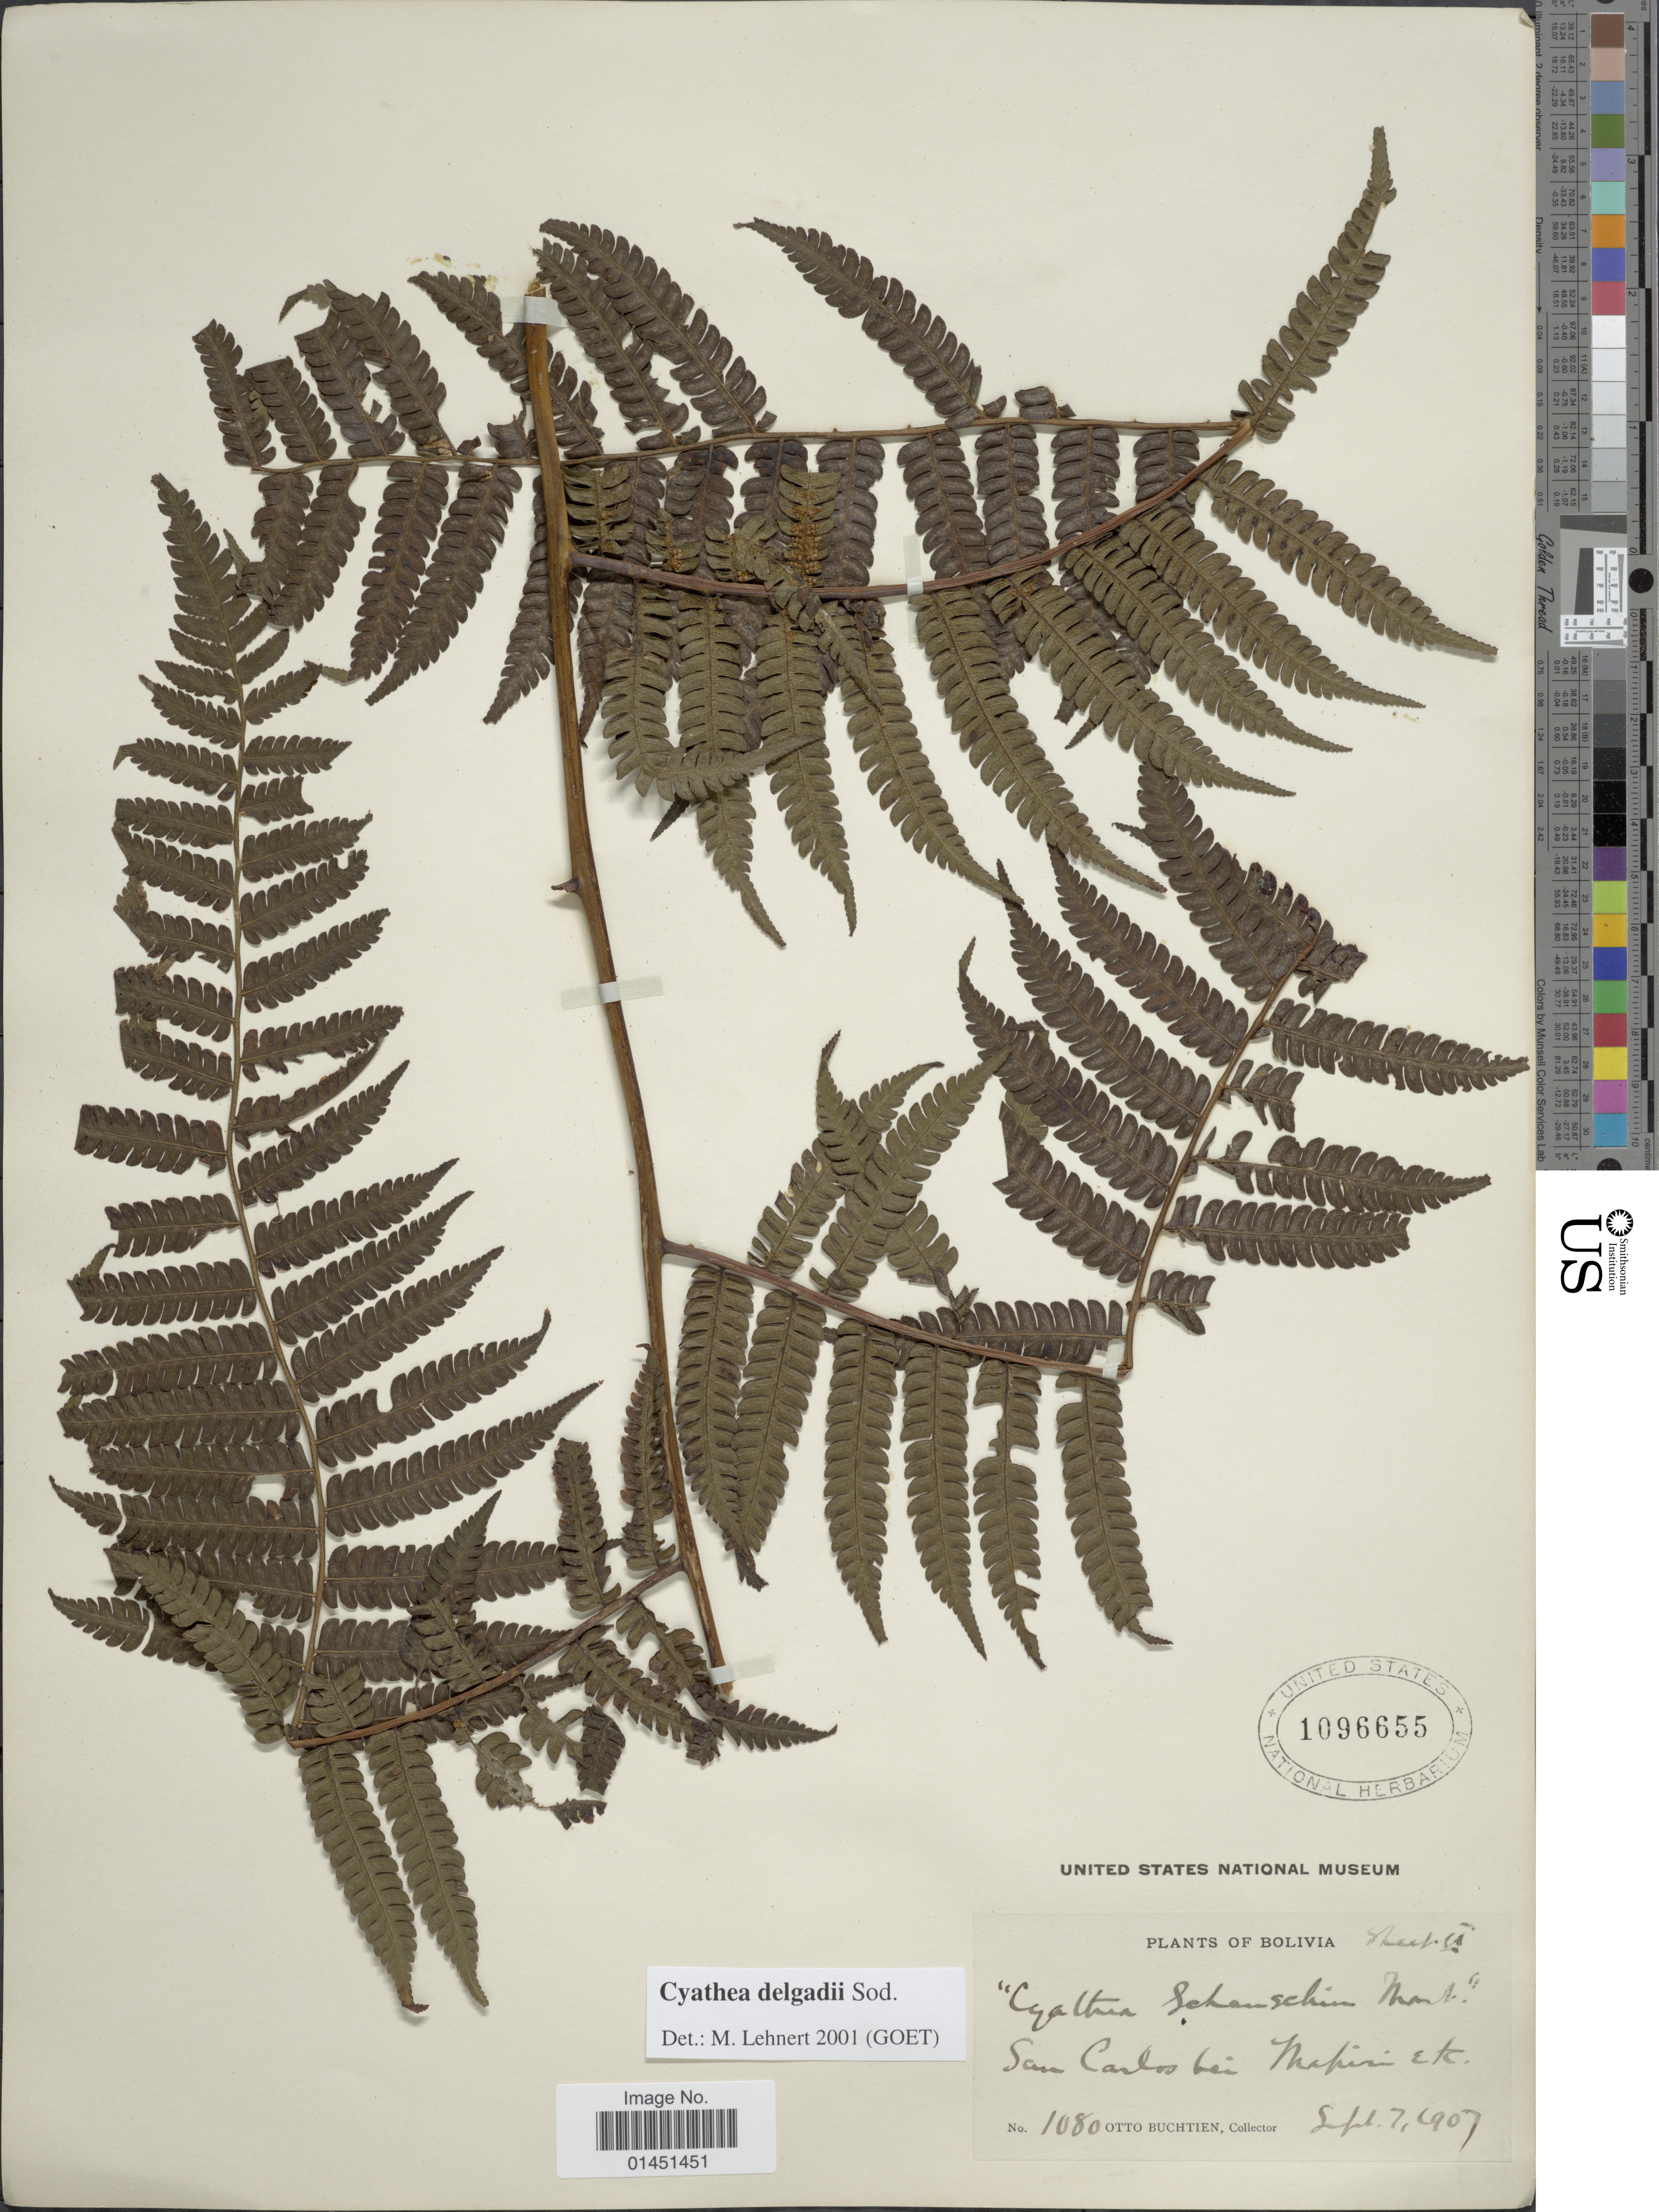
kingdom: Plantae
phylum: Tracheophyta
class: Polypodiopsida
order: Cyatheales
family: Cyatheaceae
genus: Cyathea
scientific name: Cyathea delgadii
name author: Pohl ex Sternb.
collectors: O. Buchtien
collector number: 1080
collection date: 1907-09-09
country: Bolivia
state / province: La Paz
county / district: Mapiri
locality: San Carlos bei Mapiri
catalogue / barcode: US 1096655